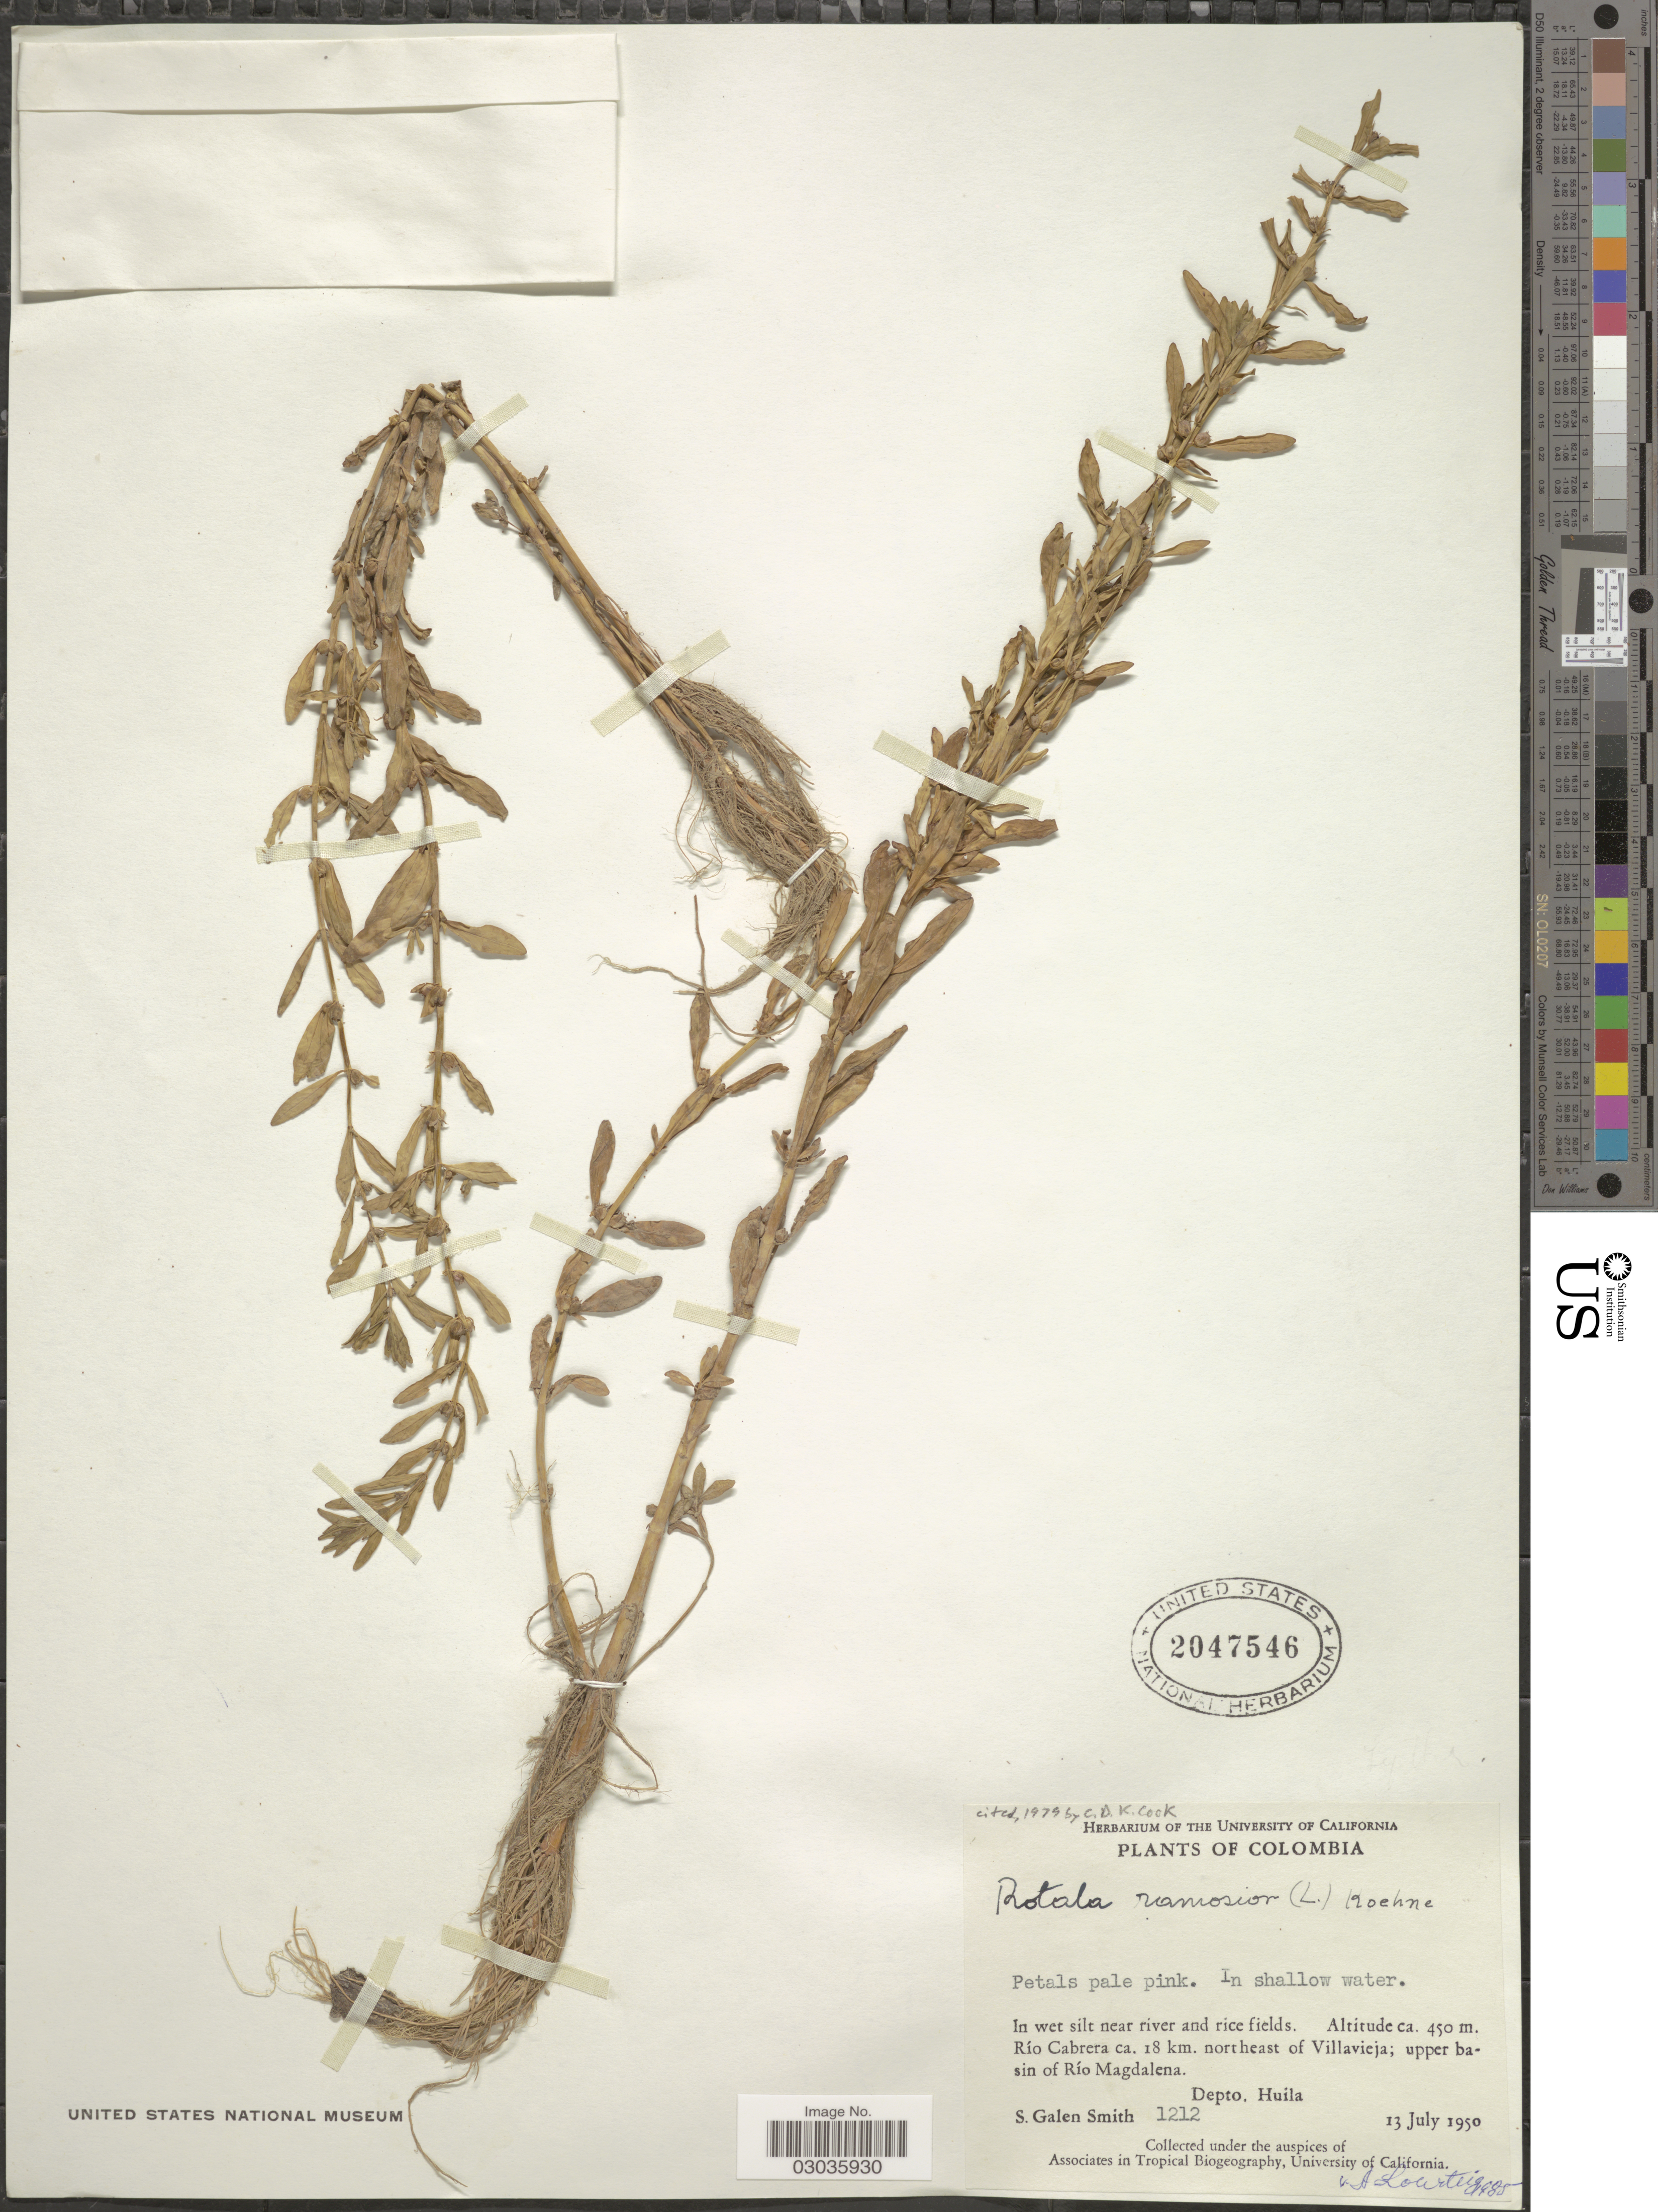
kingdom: Plantae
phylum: Tracheophyta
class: Magnoliopsida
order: Myrtales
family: Lythraceae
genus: Rotala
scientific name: Rotala ramosior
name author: (L.) Koehne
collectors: S. G. Smith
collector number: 1212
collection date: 1950-07-13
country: Colombia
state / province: Huila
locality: Río Cabrera ca. 18 km. northeast of Villavieja; upper basin of Río Magdalena, Depto. Huila.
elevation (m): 450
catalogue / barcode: US 2047546